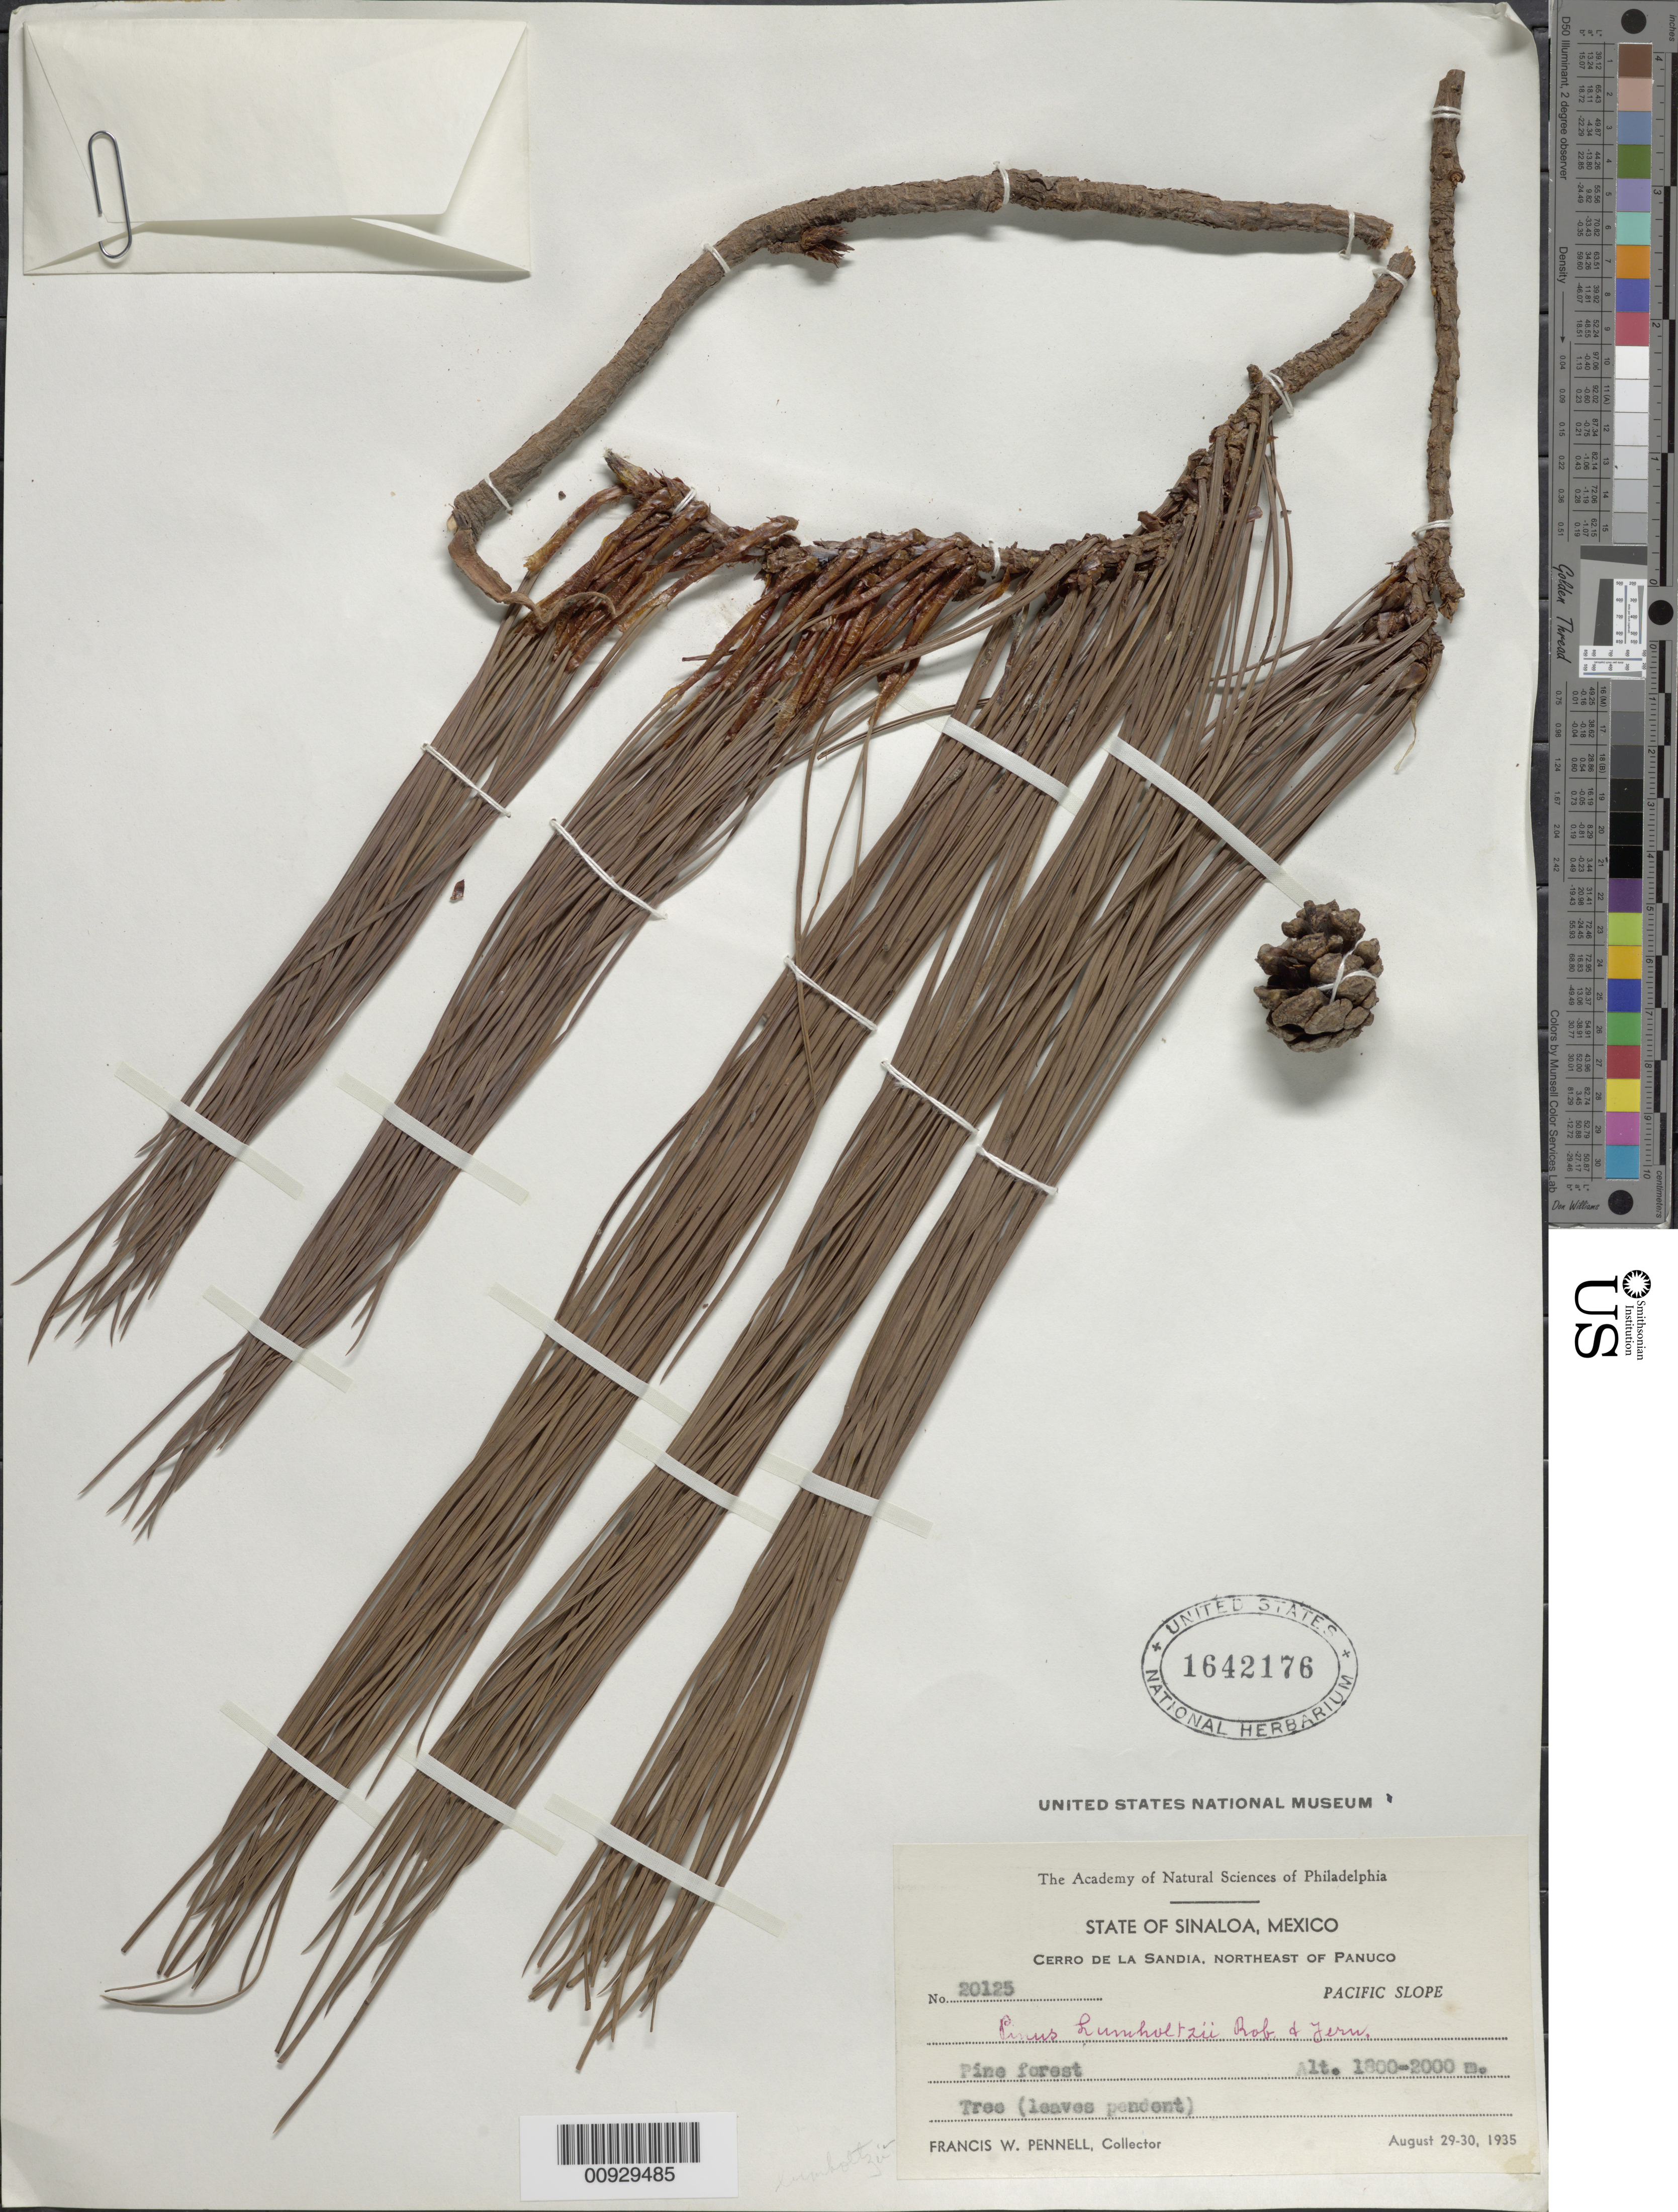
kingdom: Plantae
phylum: Tracheophyta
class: Pinopsida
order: Pinales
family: Pinaceae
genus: Pinus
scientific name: Pinus lumholtzii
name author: B.L. Rob. & Fernald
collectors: F. W. Pennell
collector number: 20125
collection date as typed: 29 Aug 1935 to 30 Aug 1935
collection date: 1935-08-29/1935-08-30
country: Mexico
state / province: Sinaloa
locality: Cerro de la Sandia, northeast of Panuco. Pacific Slope.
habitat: Pine forest.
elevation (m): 2000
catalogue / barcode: US 1642176